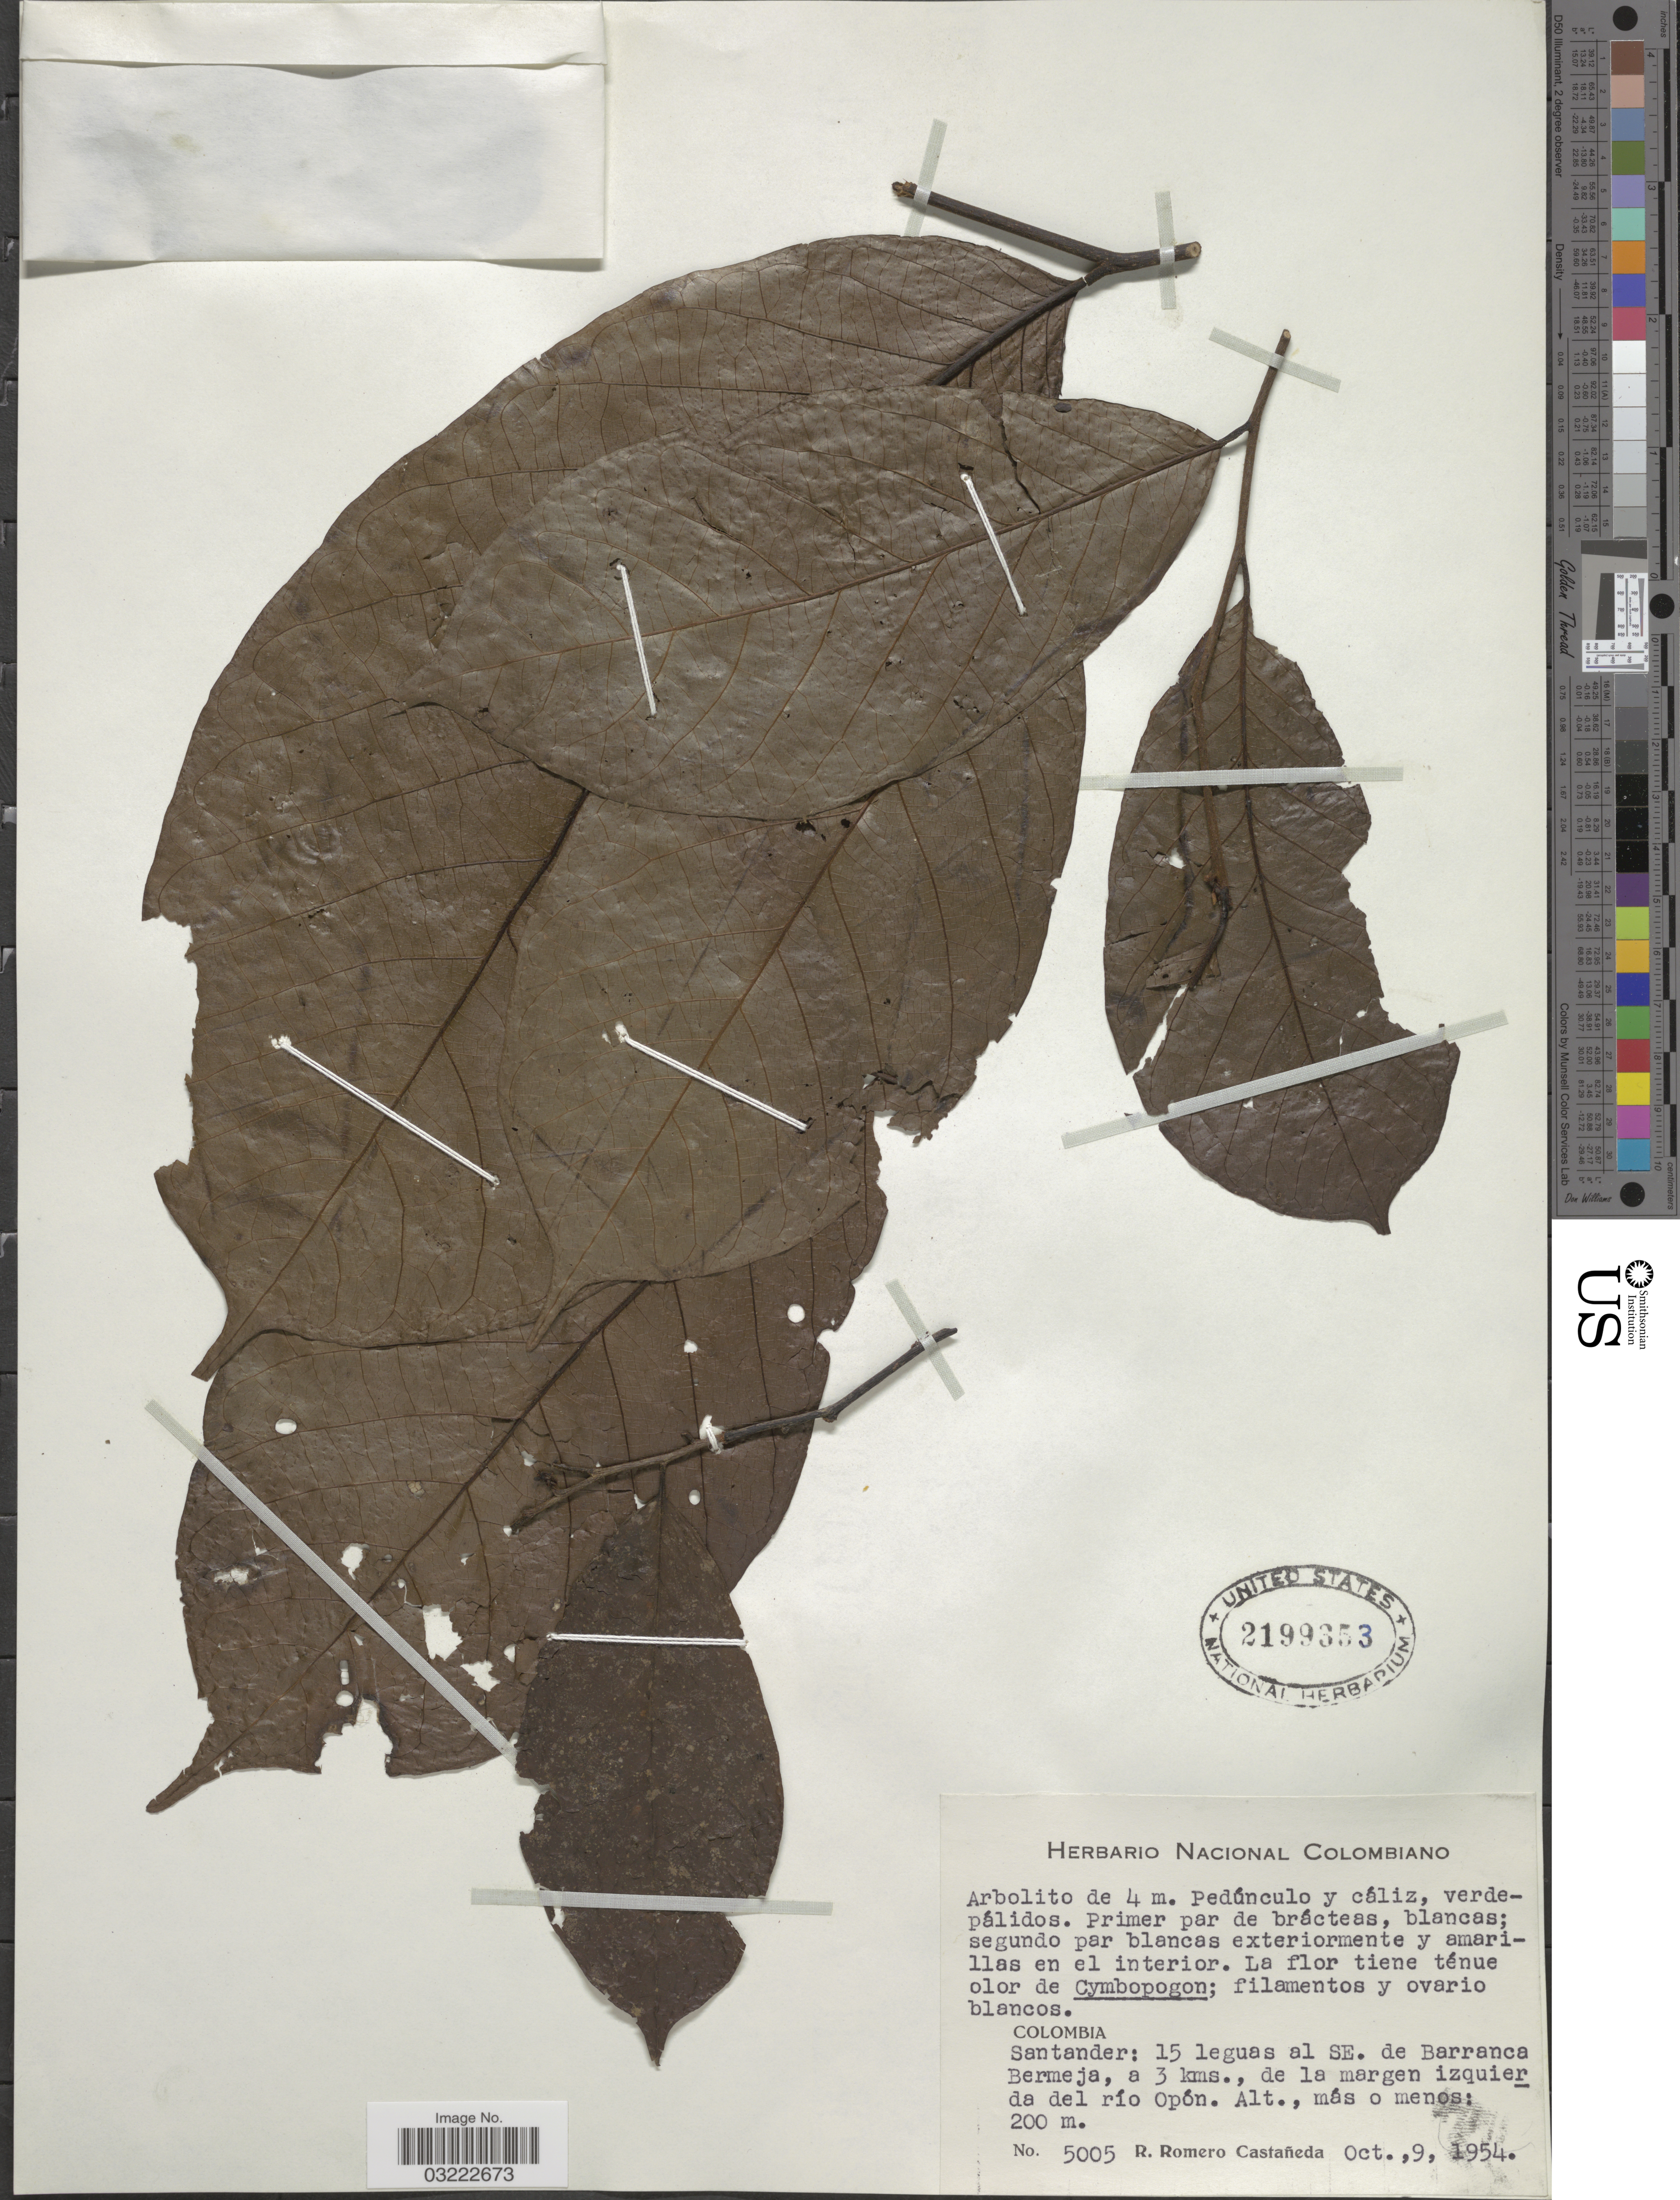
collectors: R. Romero Castañeda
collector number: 5005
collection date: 1954-10-09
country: Colombia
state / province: Santander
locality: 15 leguas al SE. de Barranca Bermeja, a 3 kms., de la margen izquierda del río Opón.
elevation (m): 200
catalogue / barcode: US 2199353